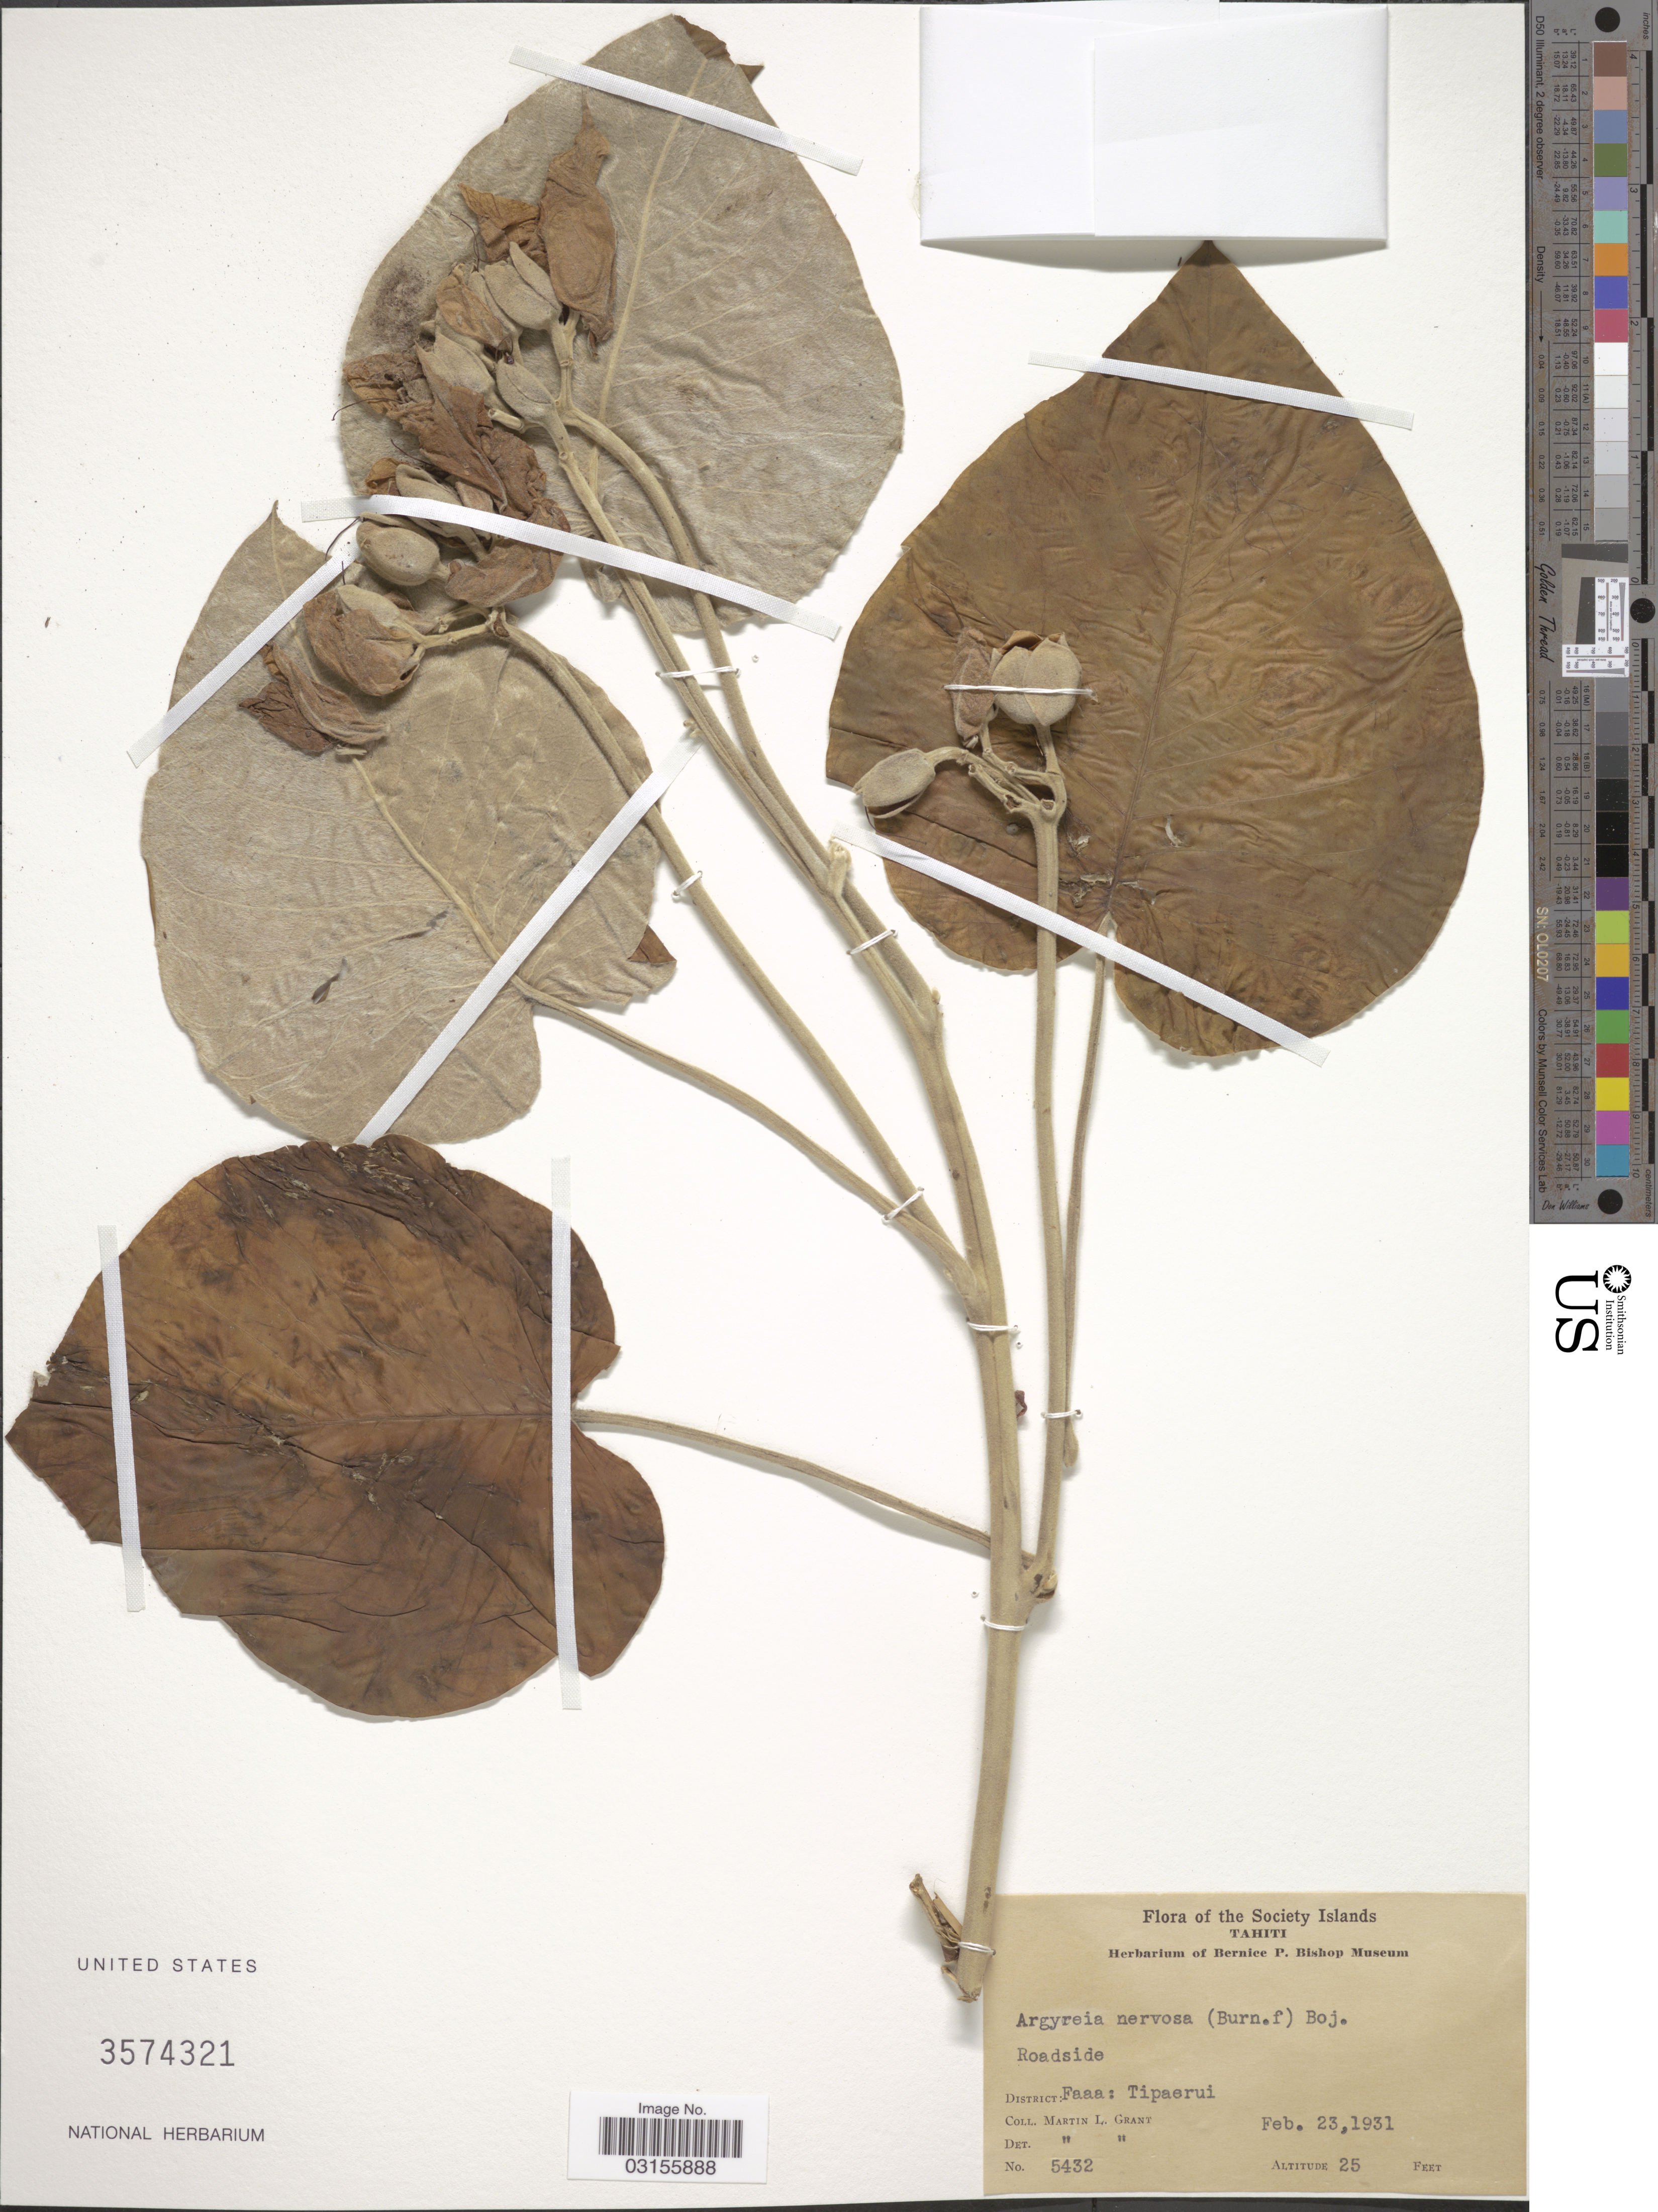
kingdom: Plantae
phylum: Tracheophyta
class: Magnoliopsida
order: Solanales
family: Convolvulaceae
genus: Argyreia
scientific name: Argyreia nervosa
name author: (Burm. f.) Bojer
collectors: M. L. Grant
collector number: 5432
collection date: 1931-02-23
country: French Polynesia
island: Tahiti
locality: Society Islands. Tahiti. District: Faaa: Tipaerui.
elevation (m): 8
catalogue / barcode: US 3574321